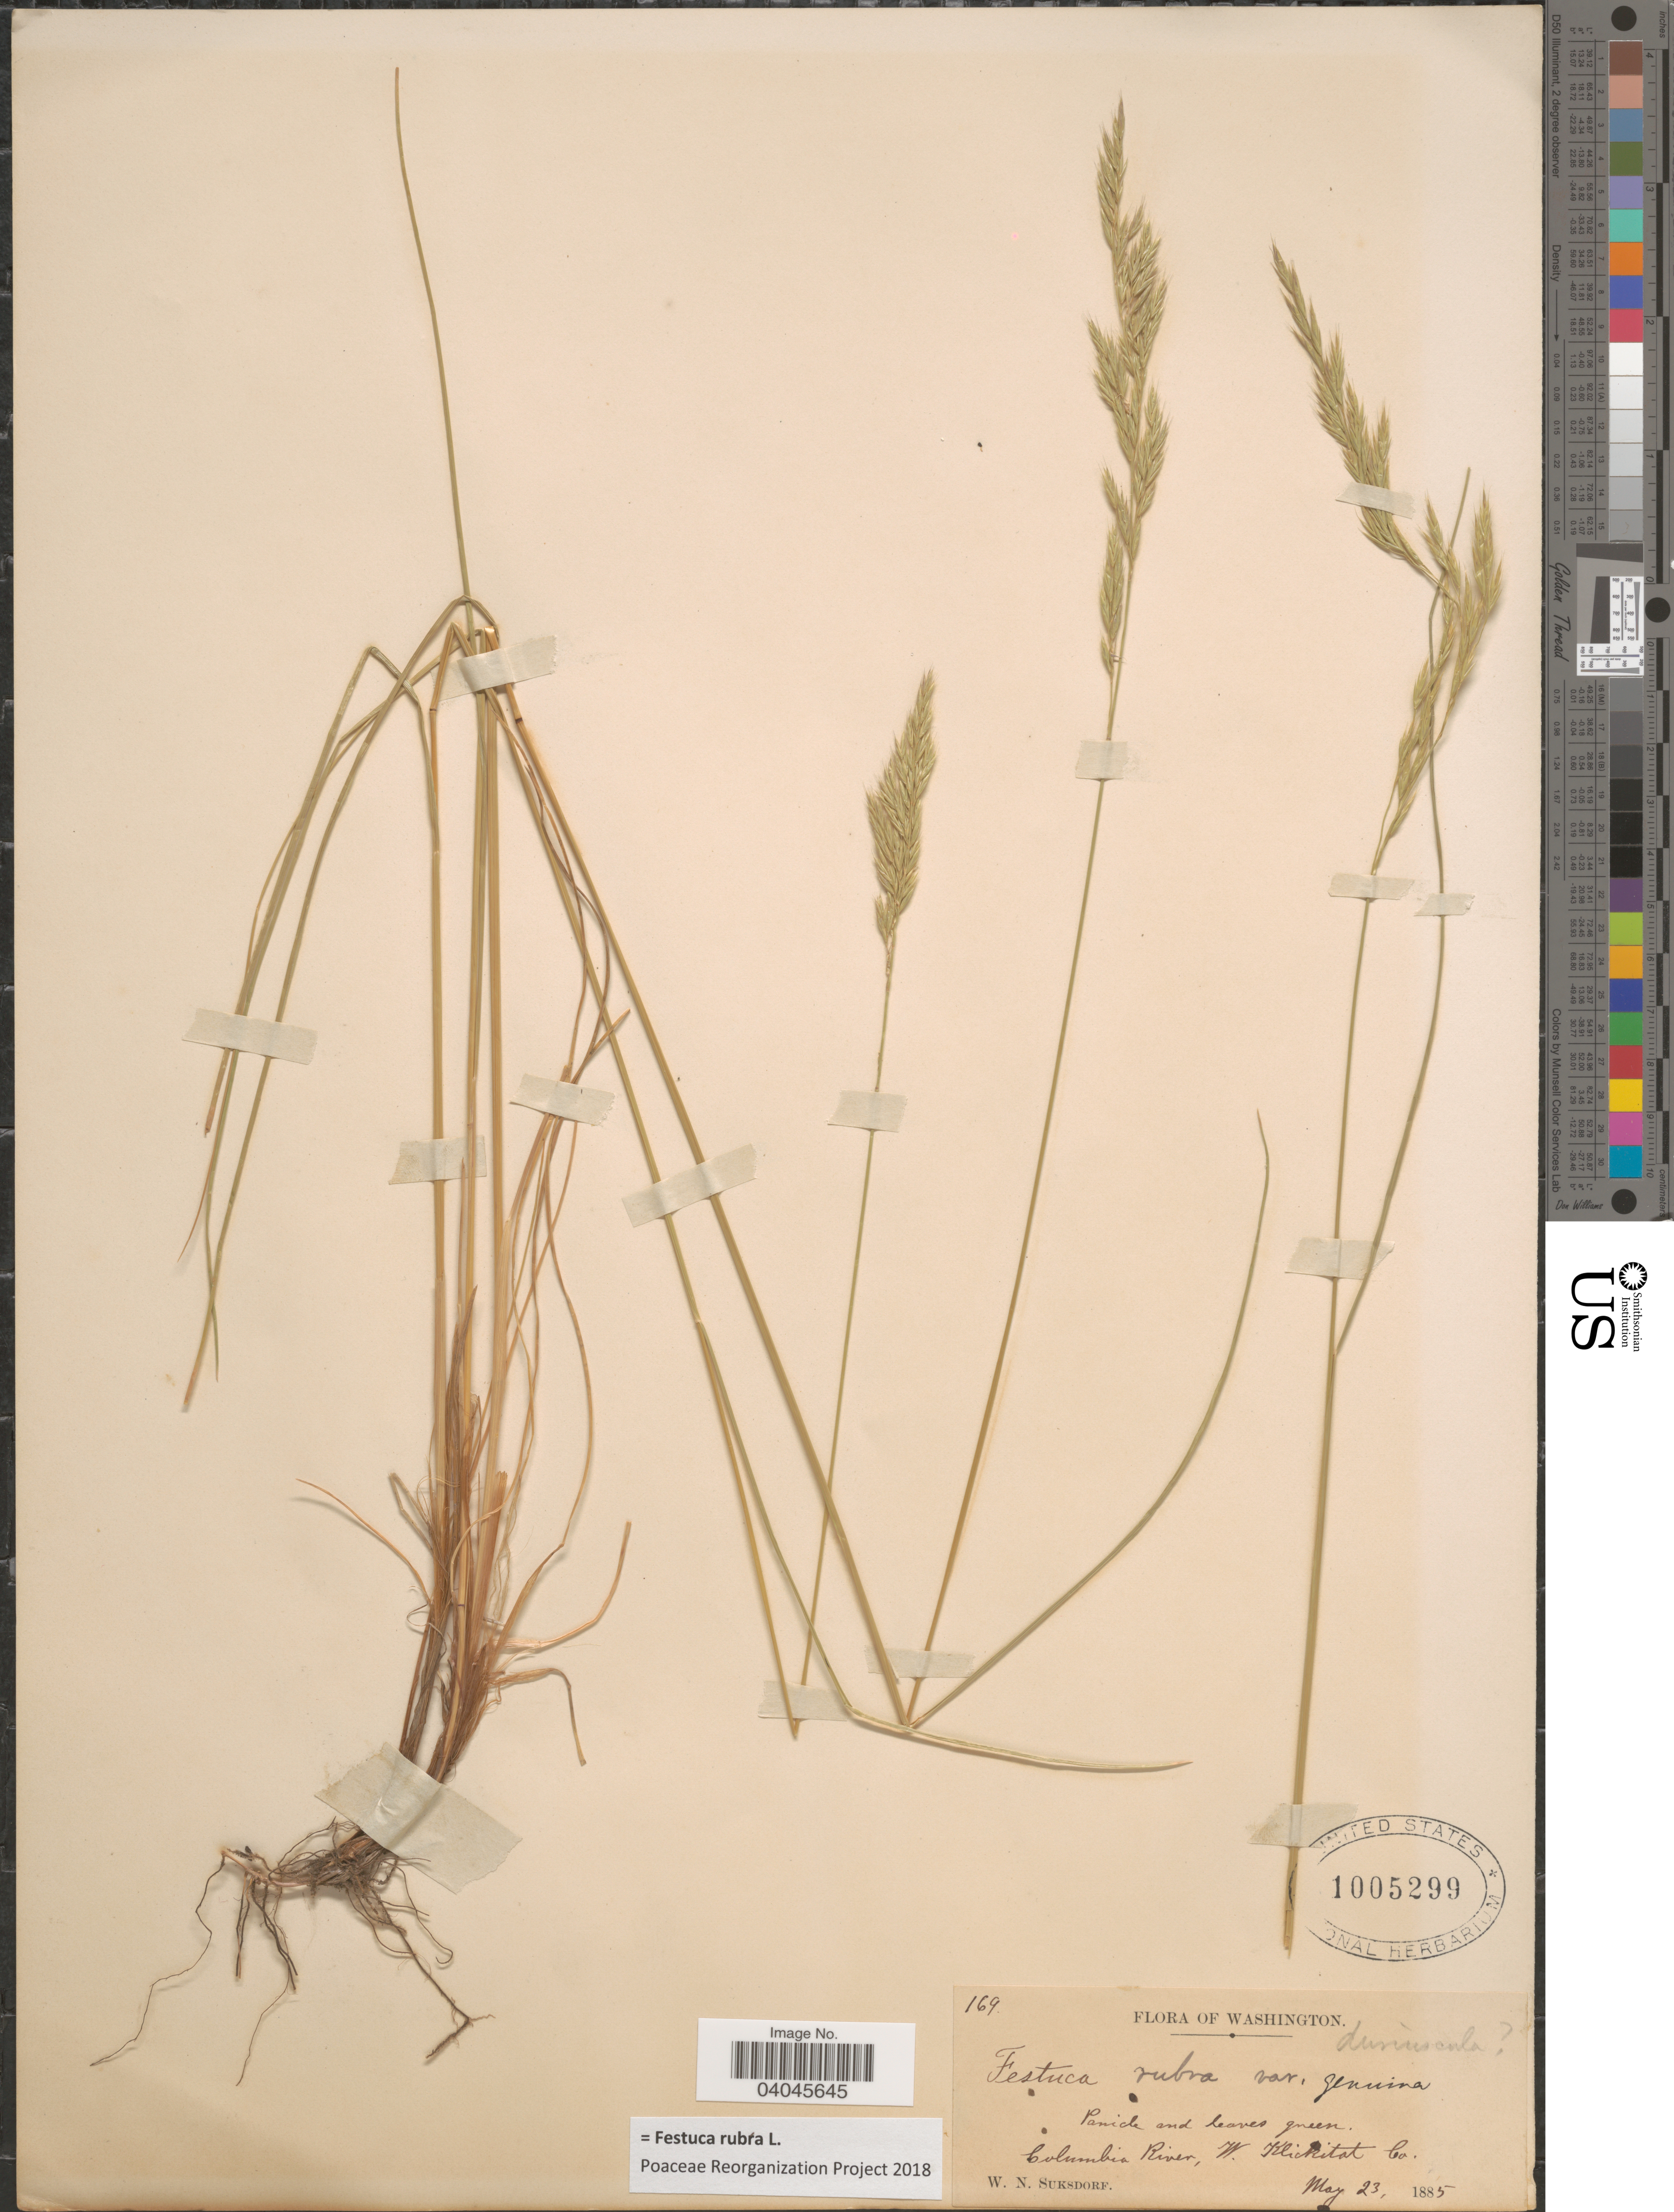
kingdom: Plantae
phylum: Tracheophyta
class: Liliopsida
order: Poales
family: Poaceae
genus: Festuca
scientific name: Festuca rubra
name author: L.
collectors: W. N. Suksdorf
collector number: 169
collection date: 1885-05-23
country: United States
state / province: Washington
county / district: Klickitat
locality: Columbia River, W. Klickitat Co.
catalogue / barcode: US 1005299